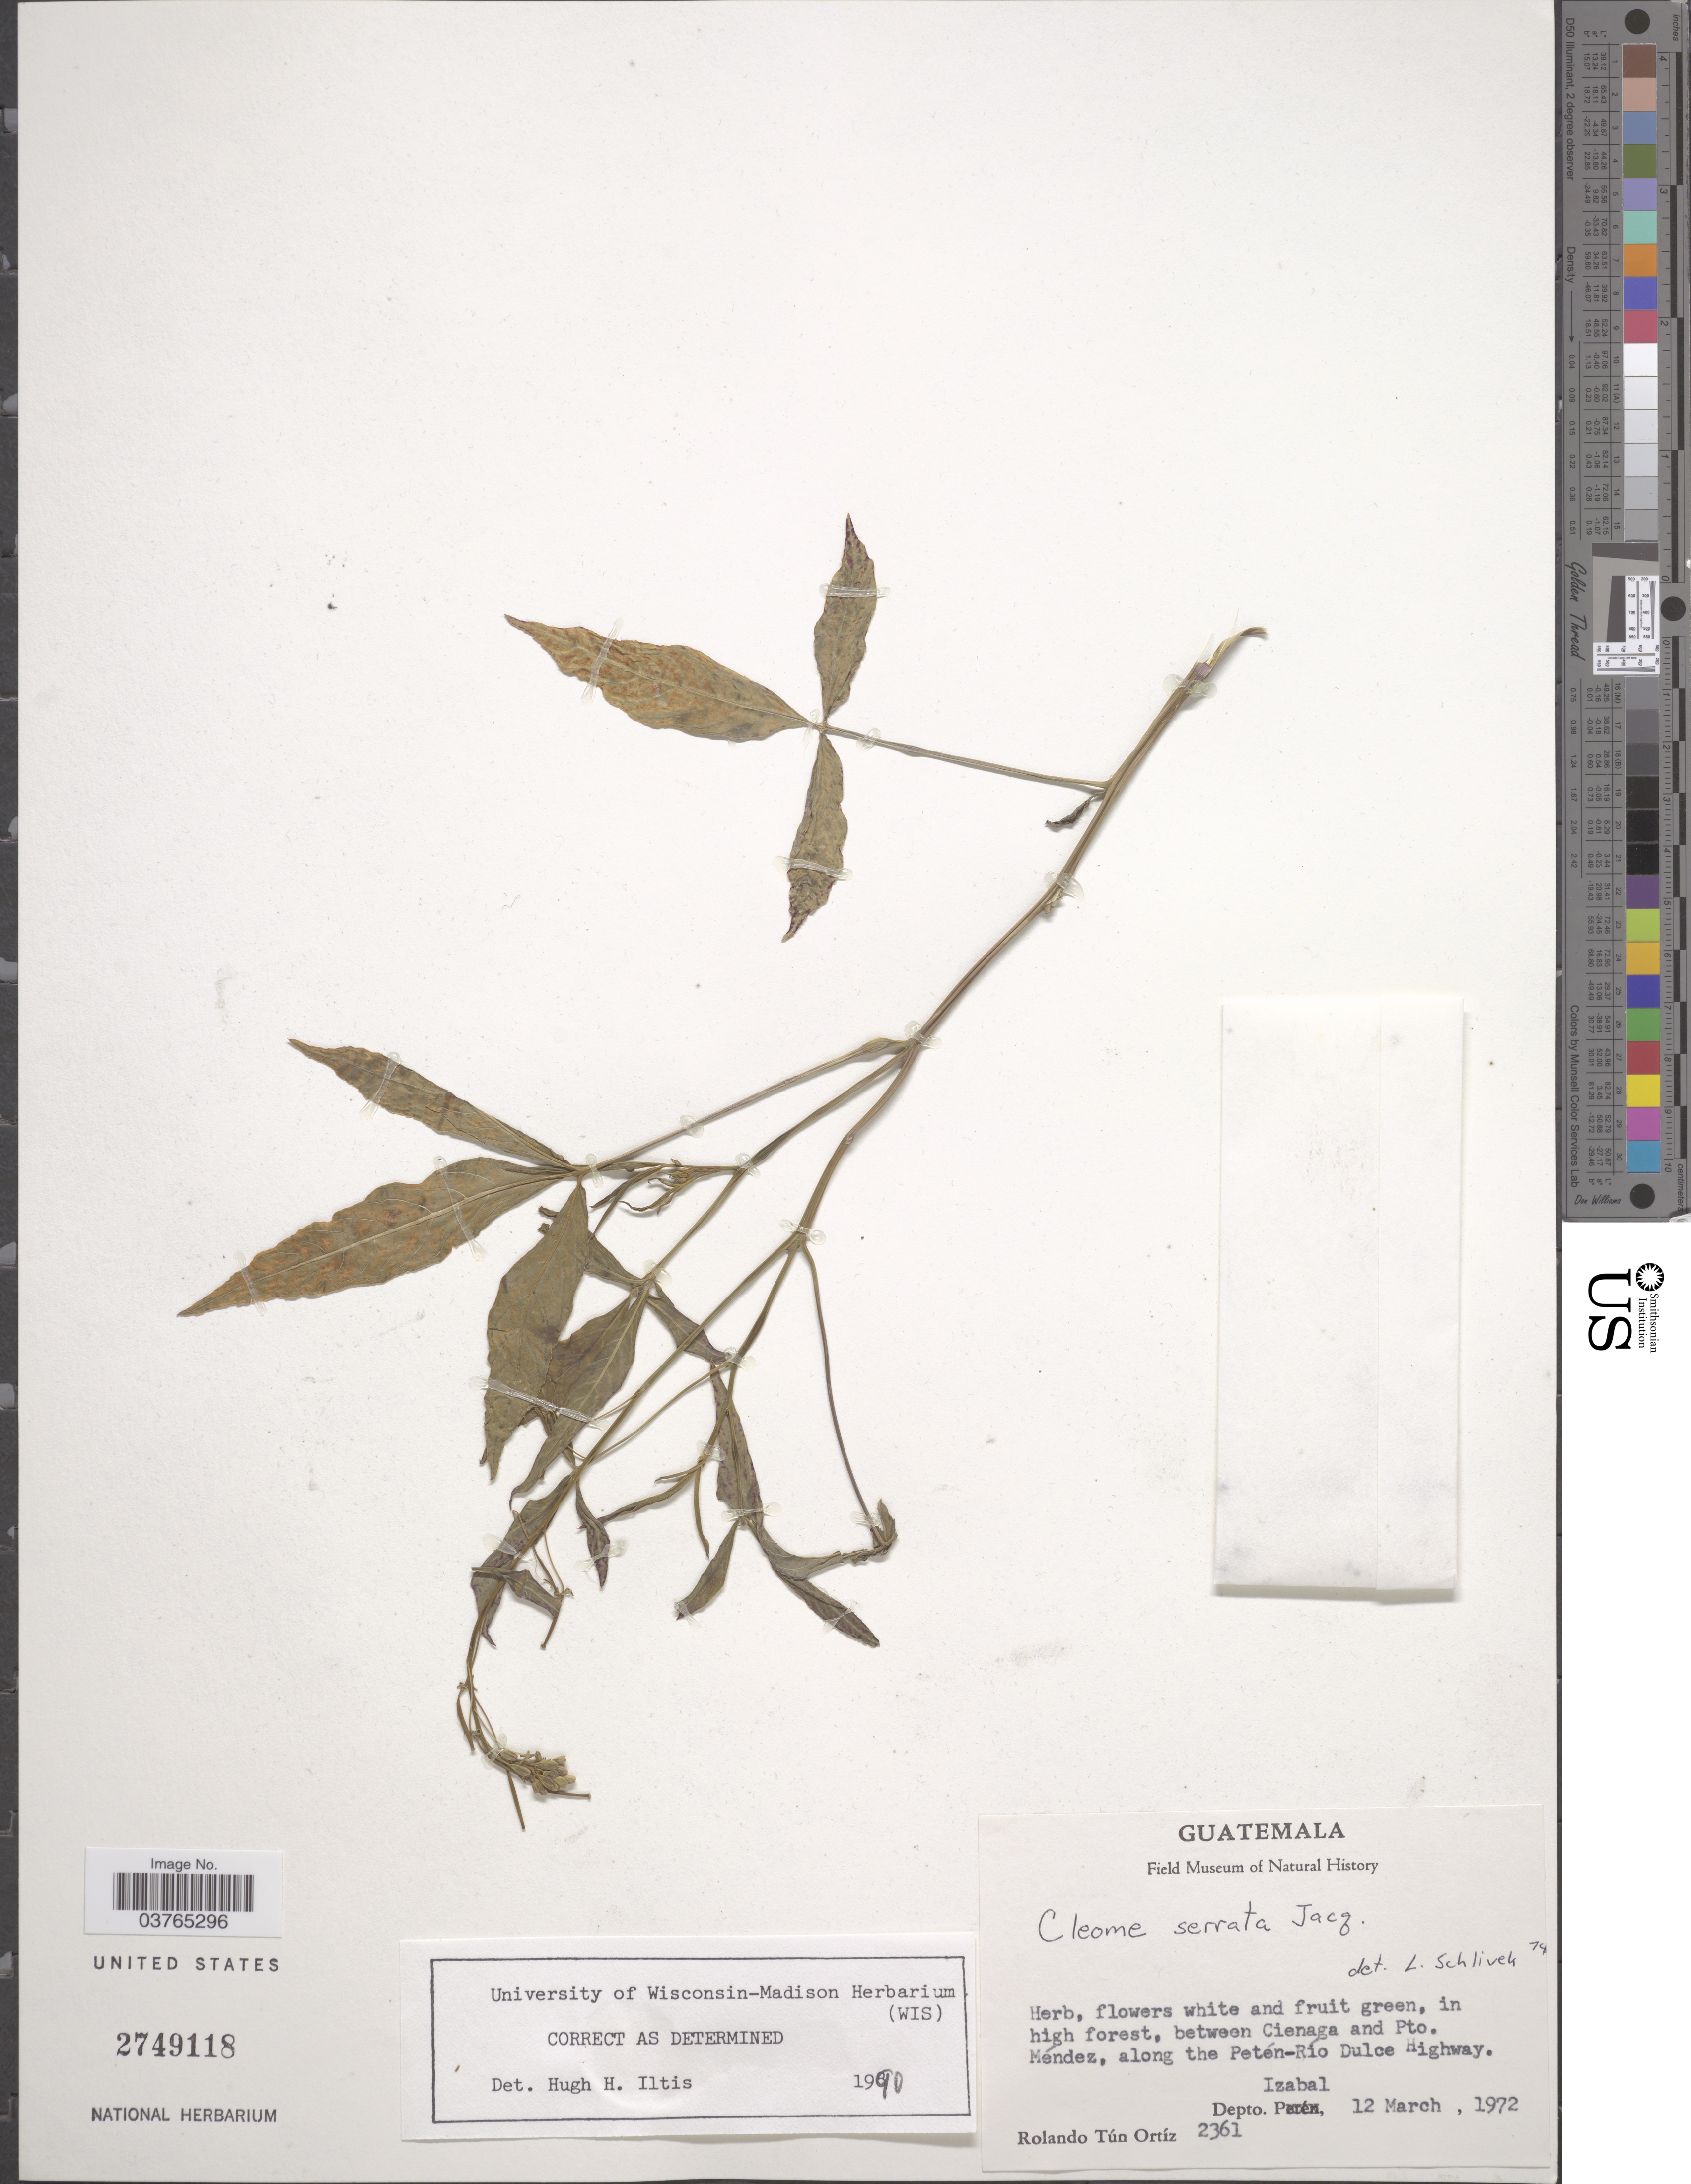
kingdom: Plantae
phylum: Tracheophyta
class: Magnoliopsida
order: Brassicales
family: Cleomaceae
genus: Cleoserrata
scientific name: Cleoserrata serrata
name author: (Jacq.) Iltis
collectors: R. Tún Ortíz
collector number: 2361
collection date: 1972-03-12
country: Guatemala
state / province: Izabal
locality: In high forest, between Cienaga and Pto. Méndez, along the Petén-Río Dulce Highway. Depto. Izabal.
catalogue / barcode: US 2749118